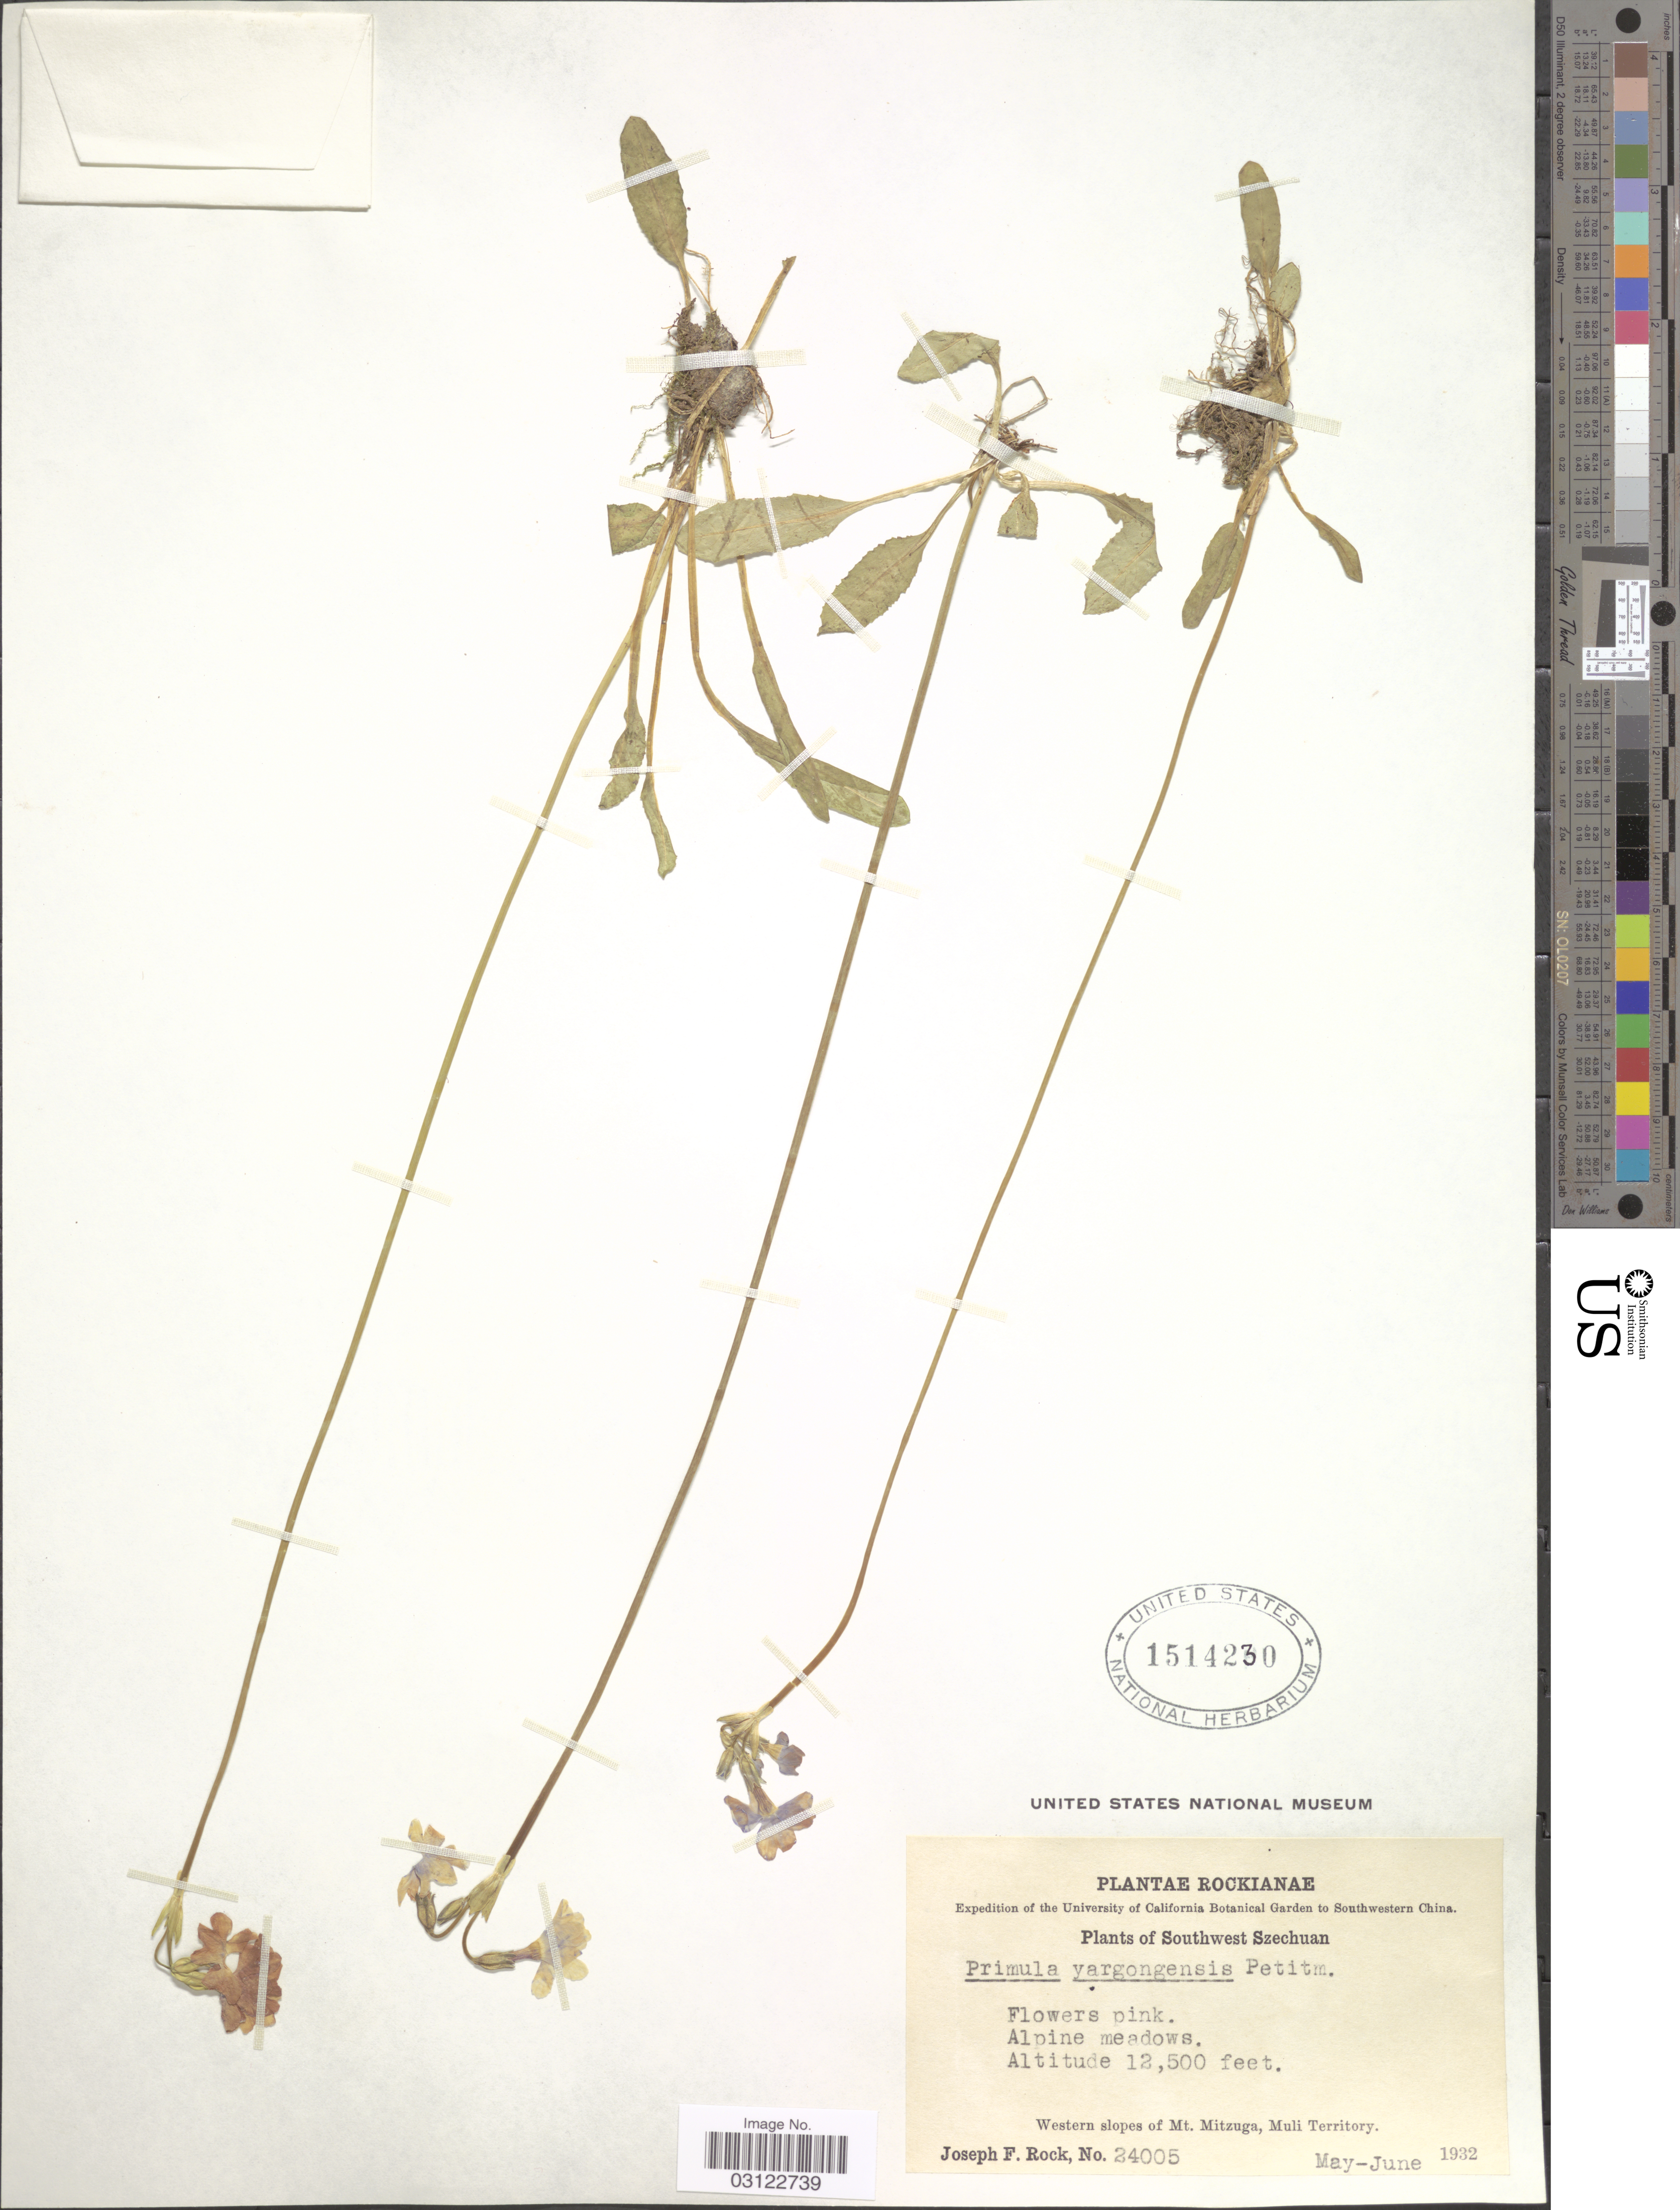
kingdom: Plantae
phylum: Tracheophyta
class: Magnoliopsida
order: Ericales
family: Primulaceae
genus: Primula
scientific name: Primula yargongensis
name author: Petitm.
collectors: J. F. Rock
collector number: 24005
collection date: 1932-05/1932-06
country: China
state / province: Sichuan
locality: Southwestern China. Southwest Szechuan. Alpine meadows. Western slopes of Mt. Mitzuga, Muli Territory.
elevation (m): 3810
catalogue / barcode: US 1514230